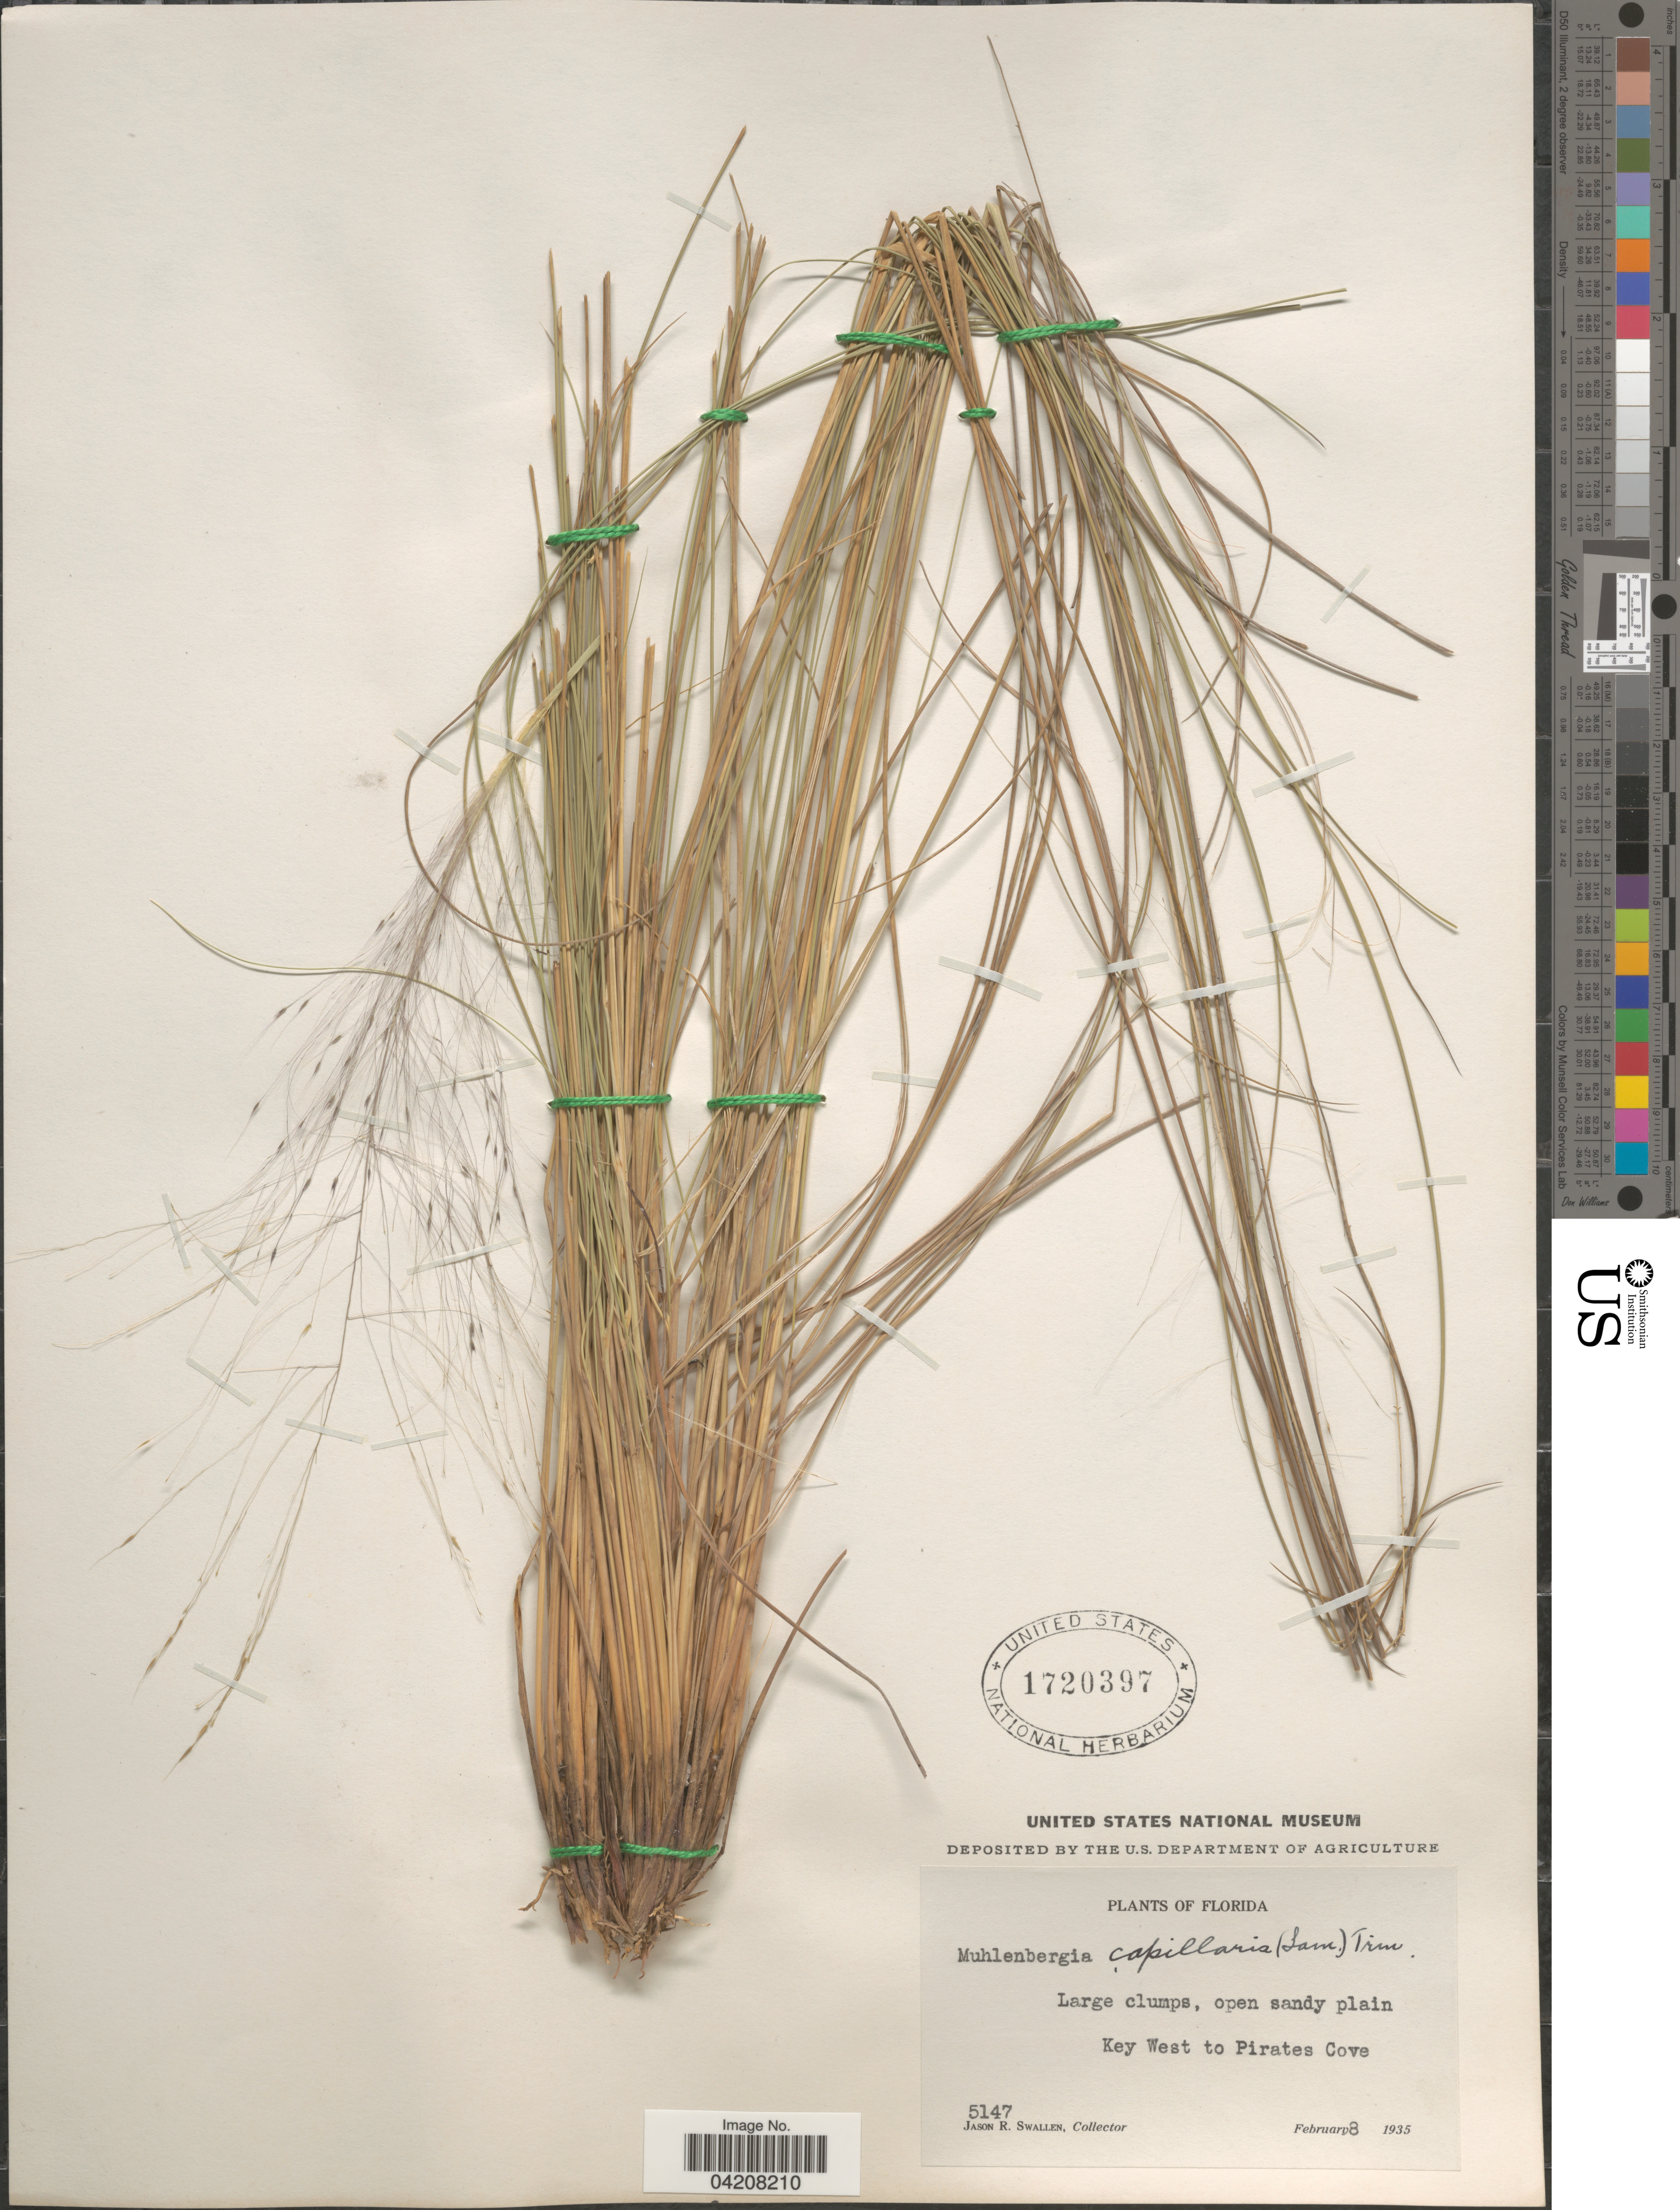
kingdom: Plantae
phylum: Tracheophyta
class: Liliopsida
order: Poales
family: Poaceae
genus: Muhlenbergia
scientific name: Muhlenbergia capillaris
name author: (Lam.) Trin.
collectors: J. R. Swallen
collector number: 5147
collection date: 1935-02-08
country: United States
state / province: Florida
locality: Open sandy plain Key West to Pirates Cove.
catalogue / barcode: US 1720397